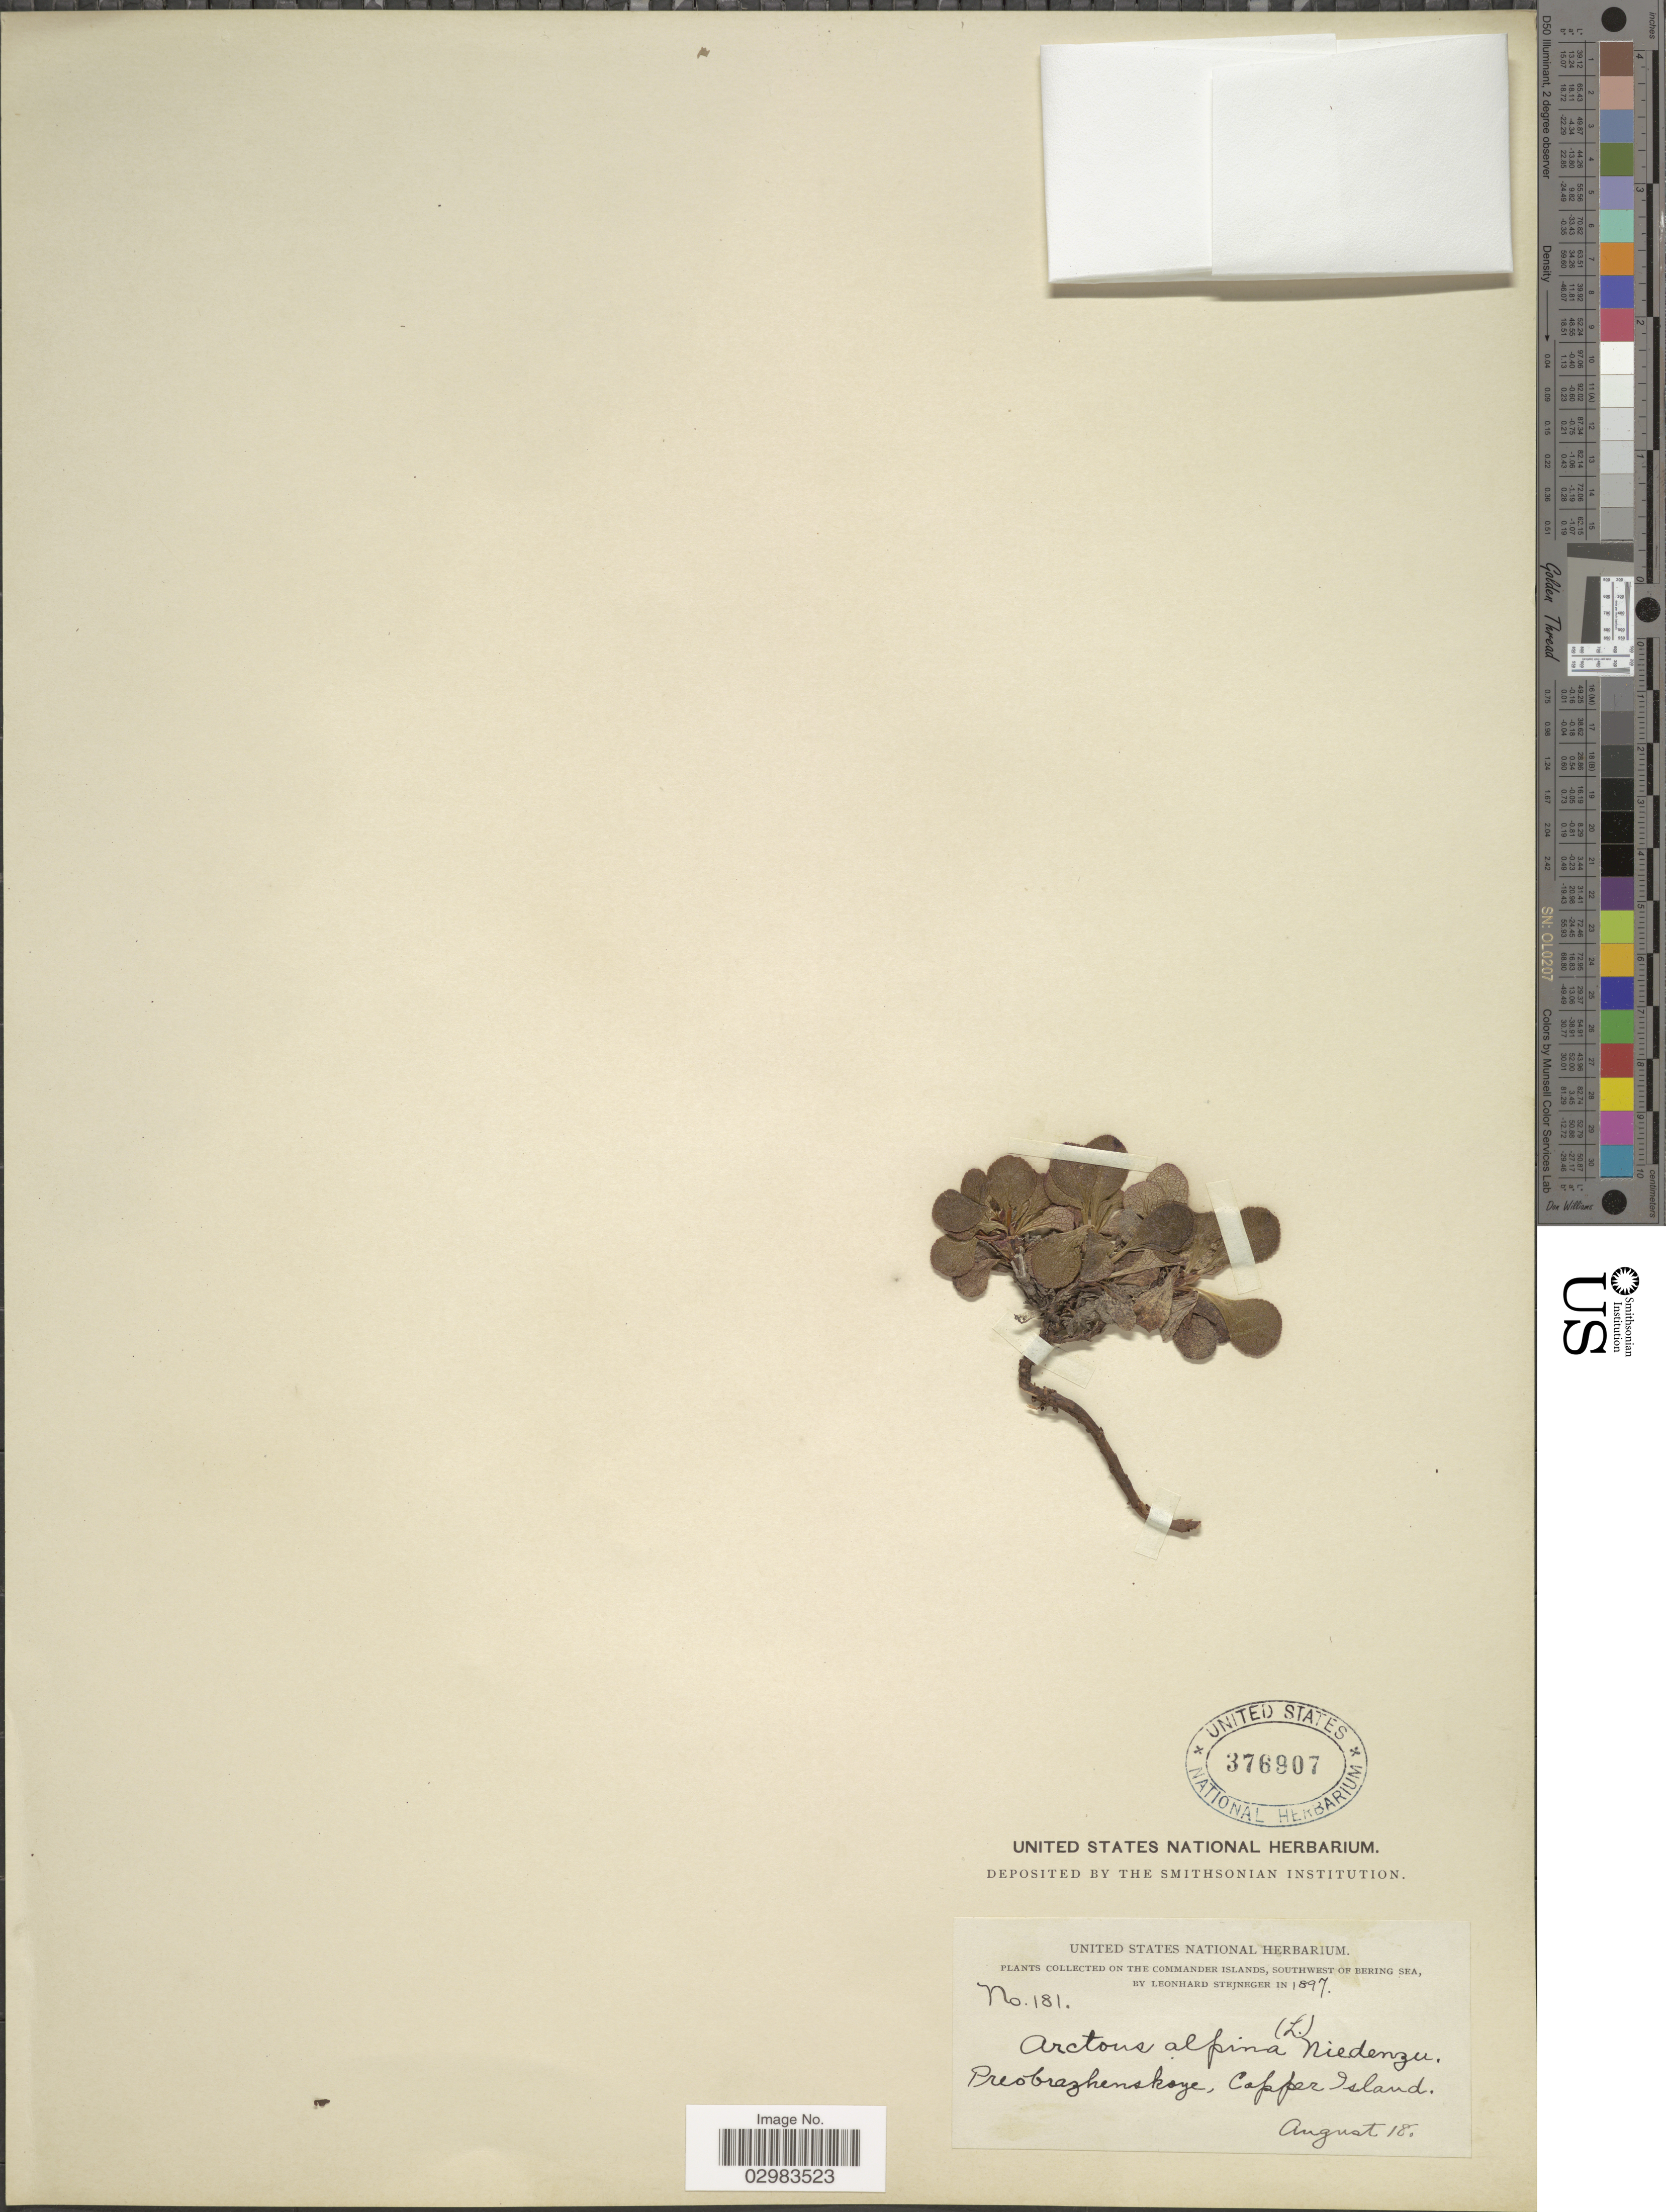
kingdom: Plantae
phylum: Tracheophyta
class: Magnoliopsida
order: Ericales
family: Ericaceae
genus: Arctostaphylos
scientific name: Arctostaphylos alpina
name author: (L.) Spreng.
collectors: L. Stejneger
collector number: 181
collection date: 1897-08-18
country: Russian Federation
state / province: Kamchatka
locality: On The Commander Islands, Southwest of Bering Sea, Preobrazhenskoye, Copper Island.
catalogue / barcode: US 376907